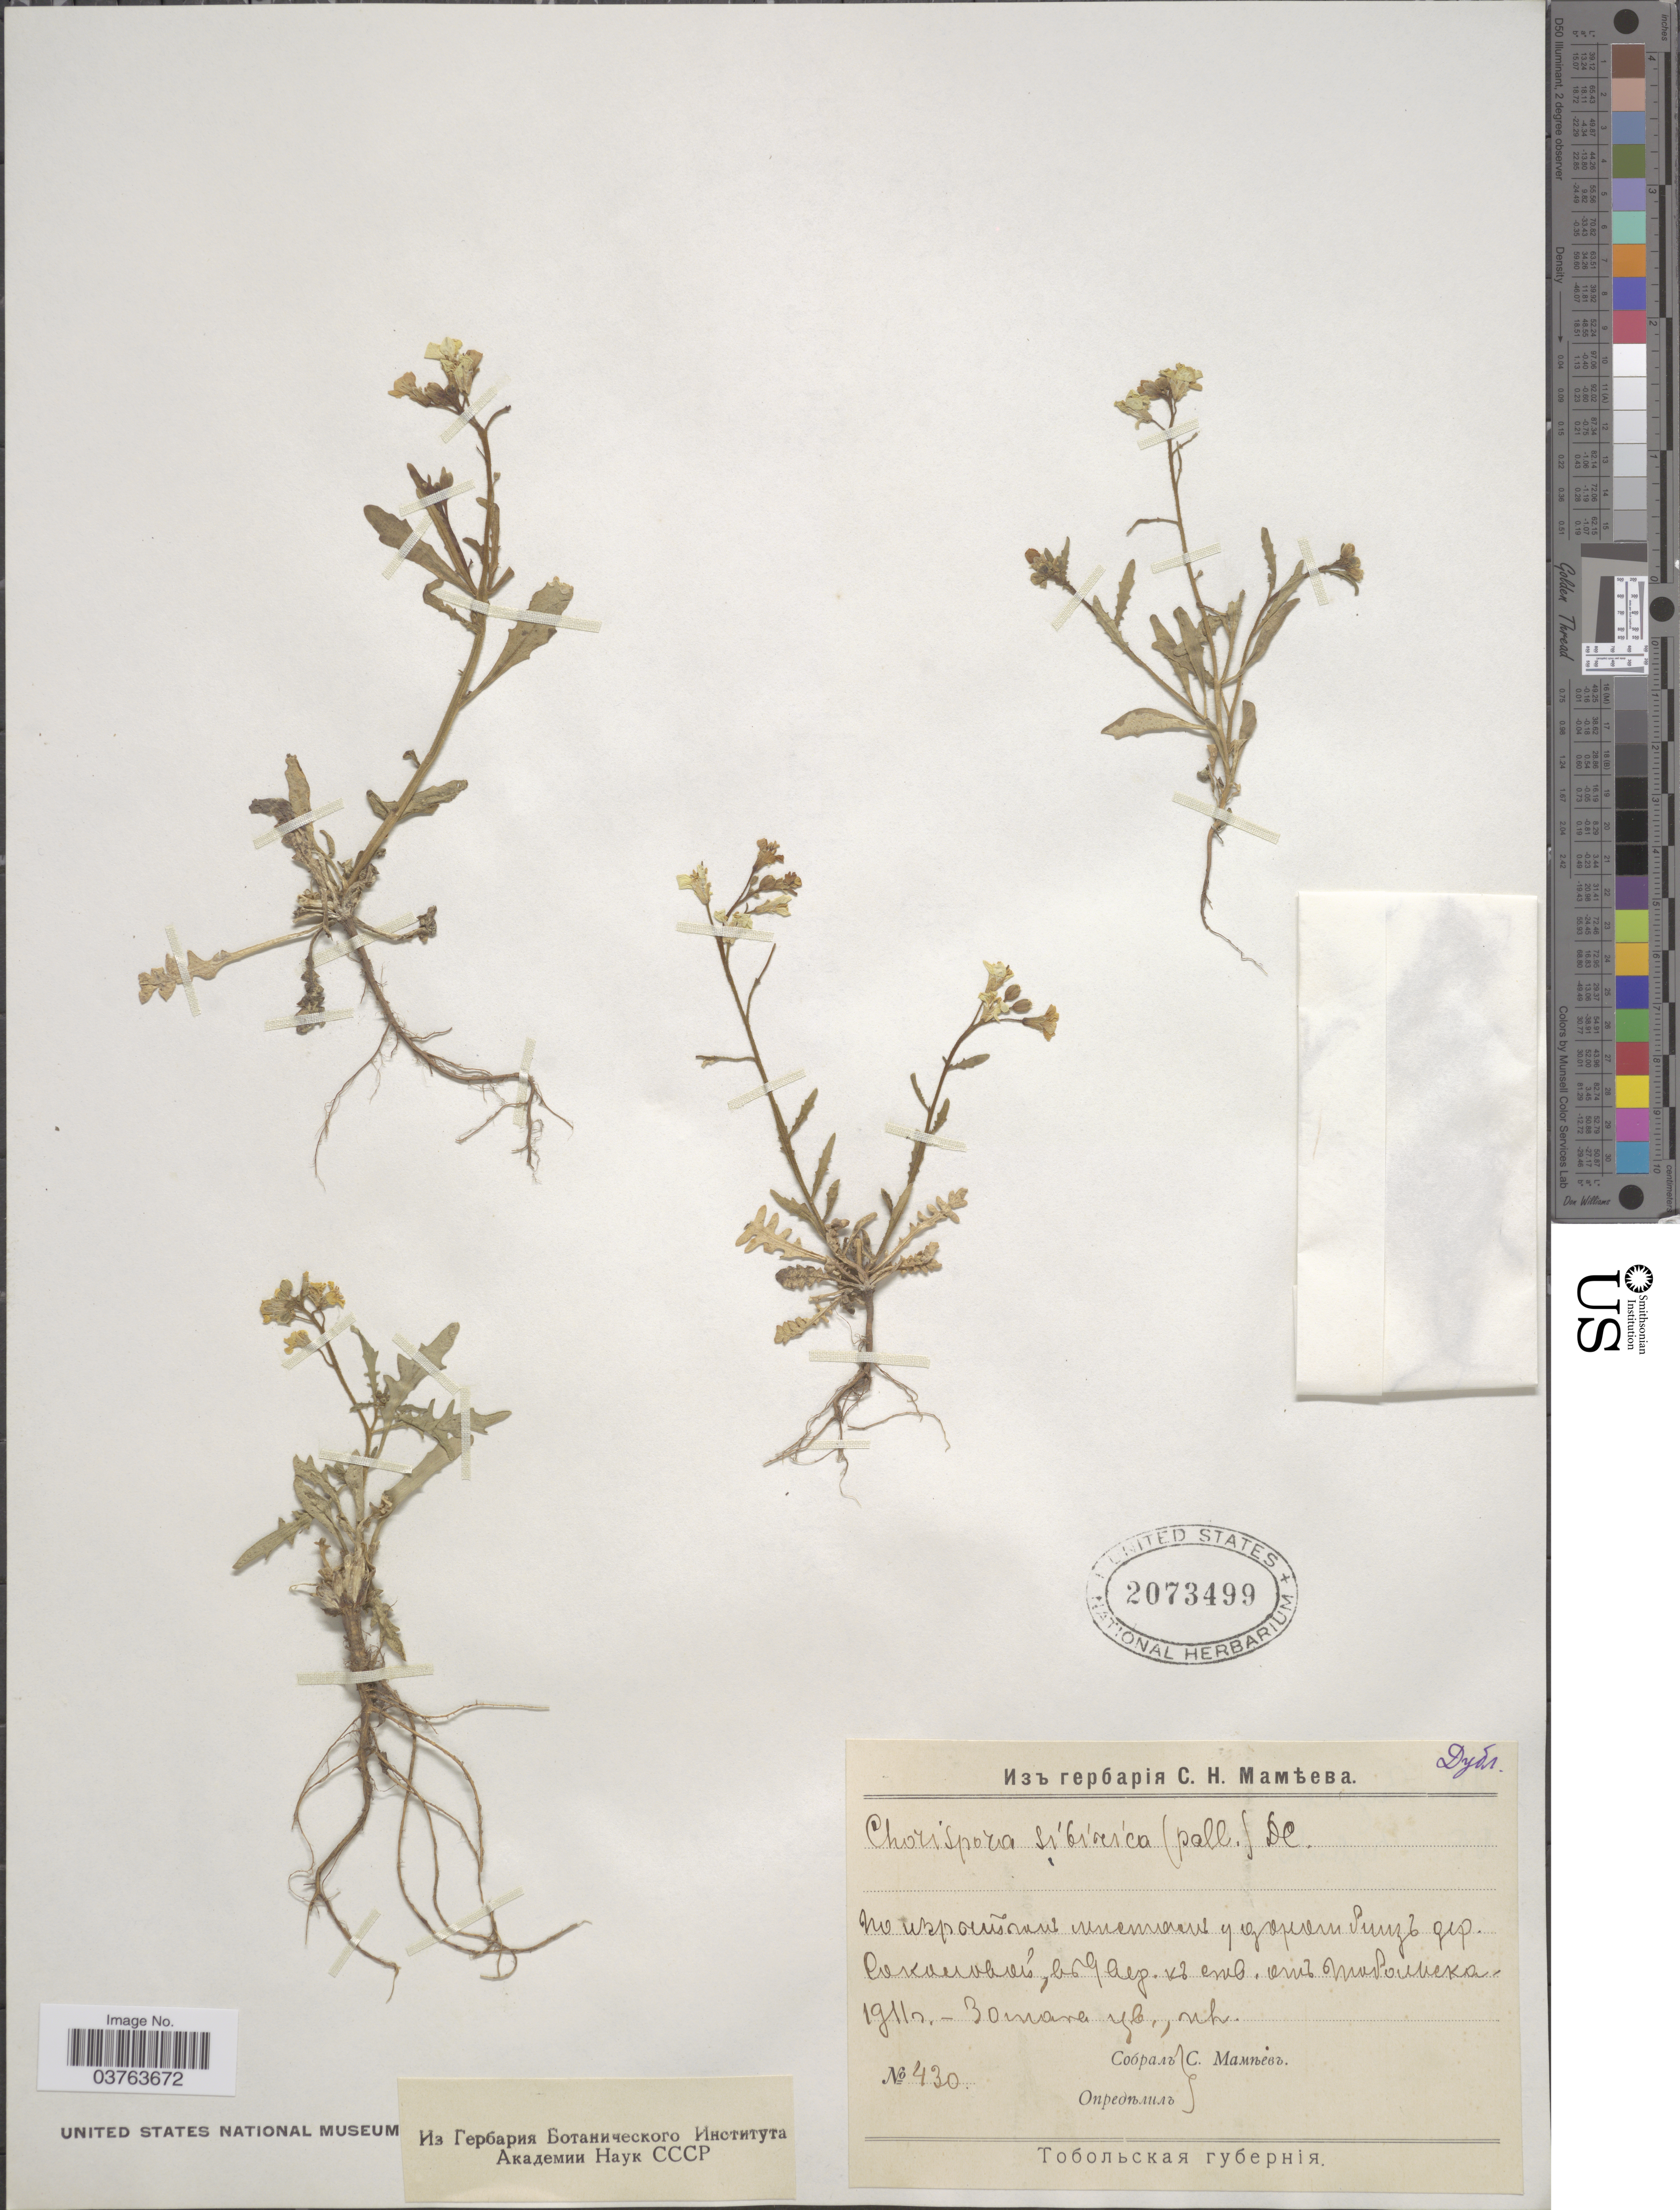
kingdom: Plantae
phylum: Tracheophyta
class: Magnoliopsida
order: Brassicales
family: Brassicaceae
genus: Chorispora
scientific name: Chorispora sibirica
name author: (L.) DC.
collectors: S. Mamaev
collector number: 430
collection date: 1911-06-30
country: Russian Federation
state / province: Tyumen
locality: Near village Sokolova, about 7 km from Tobolsk.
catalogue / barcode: US 2073499